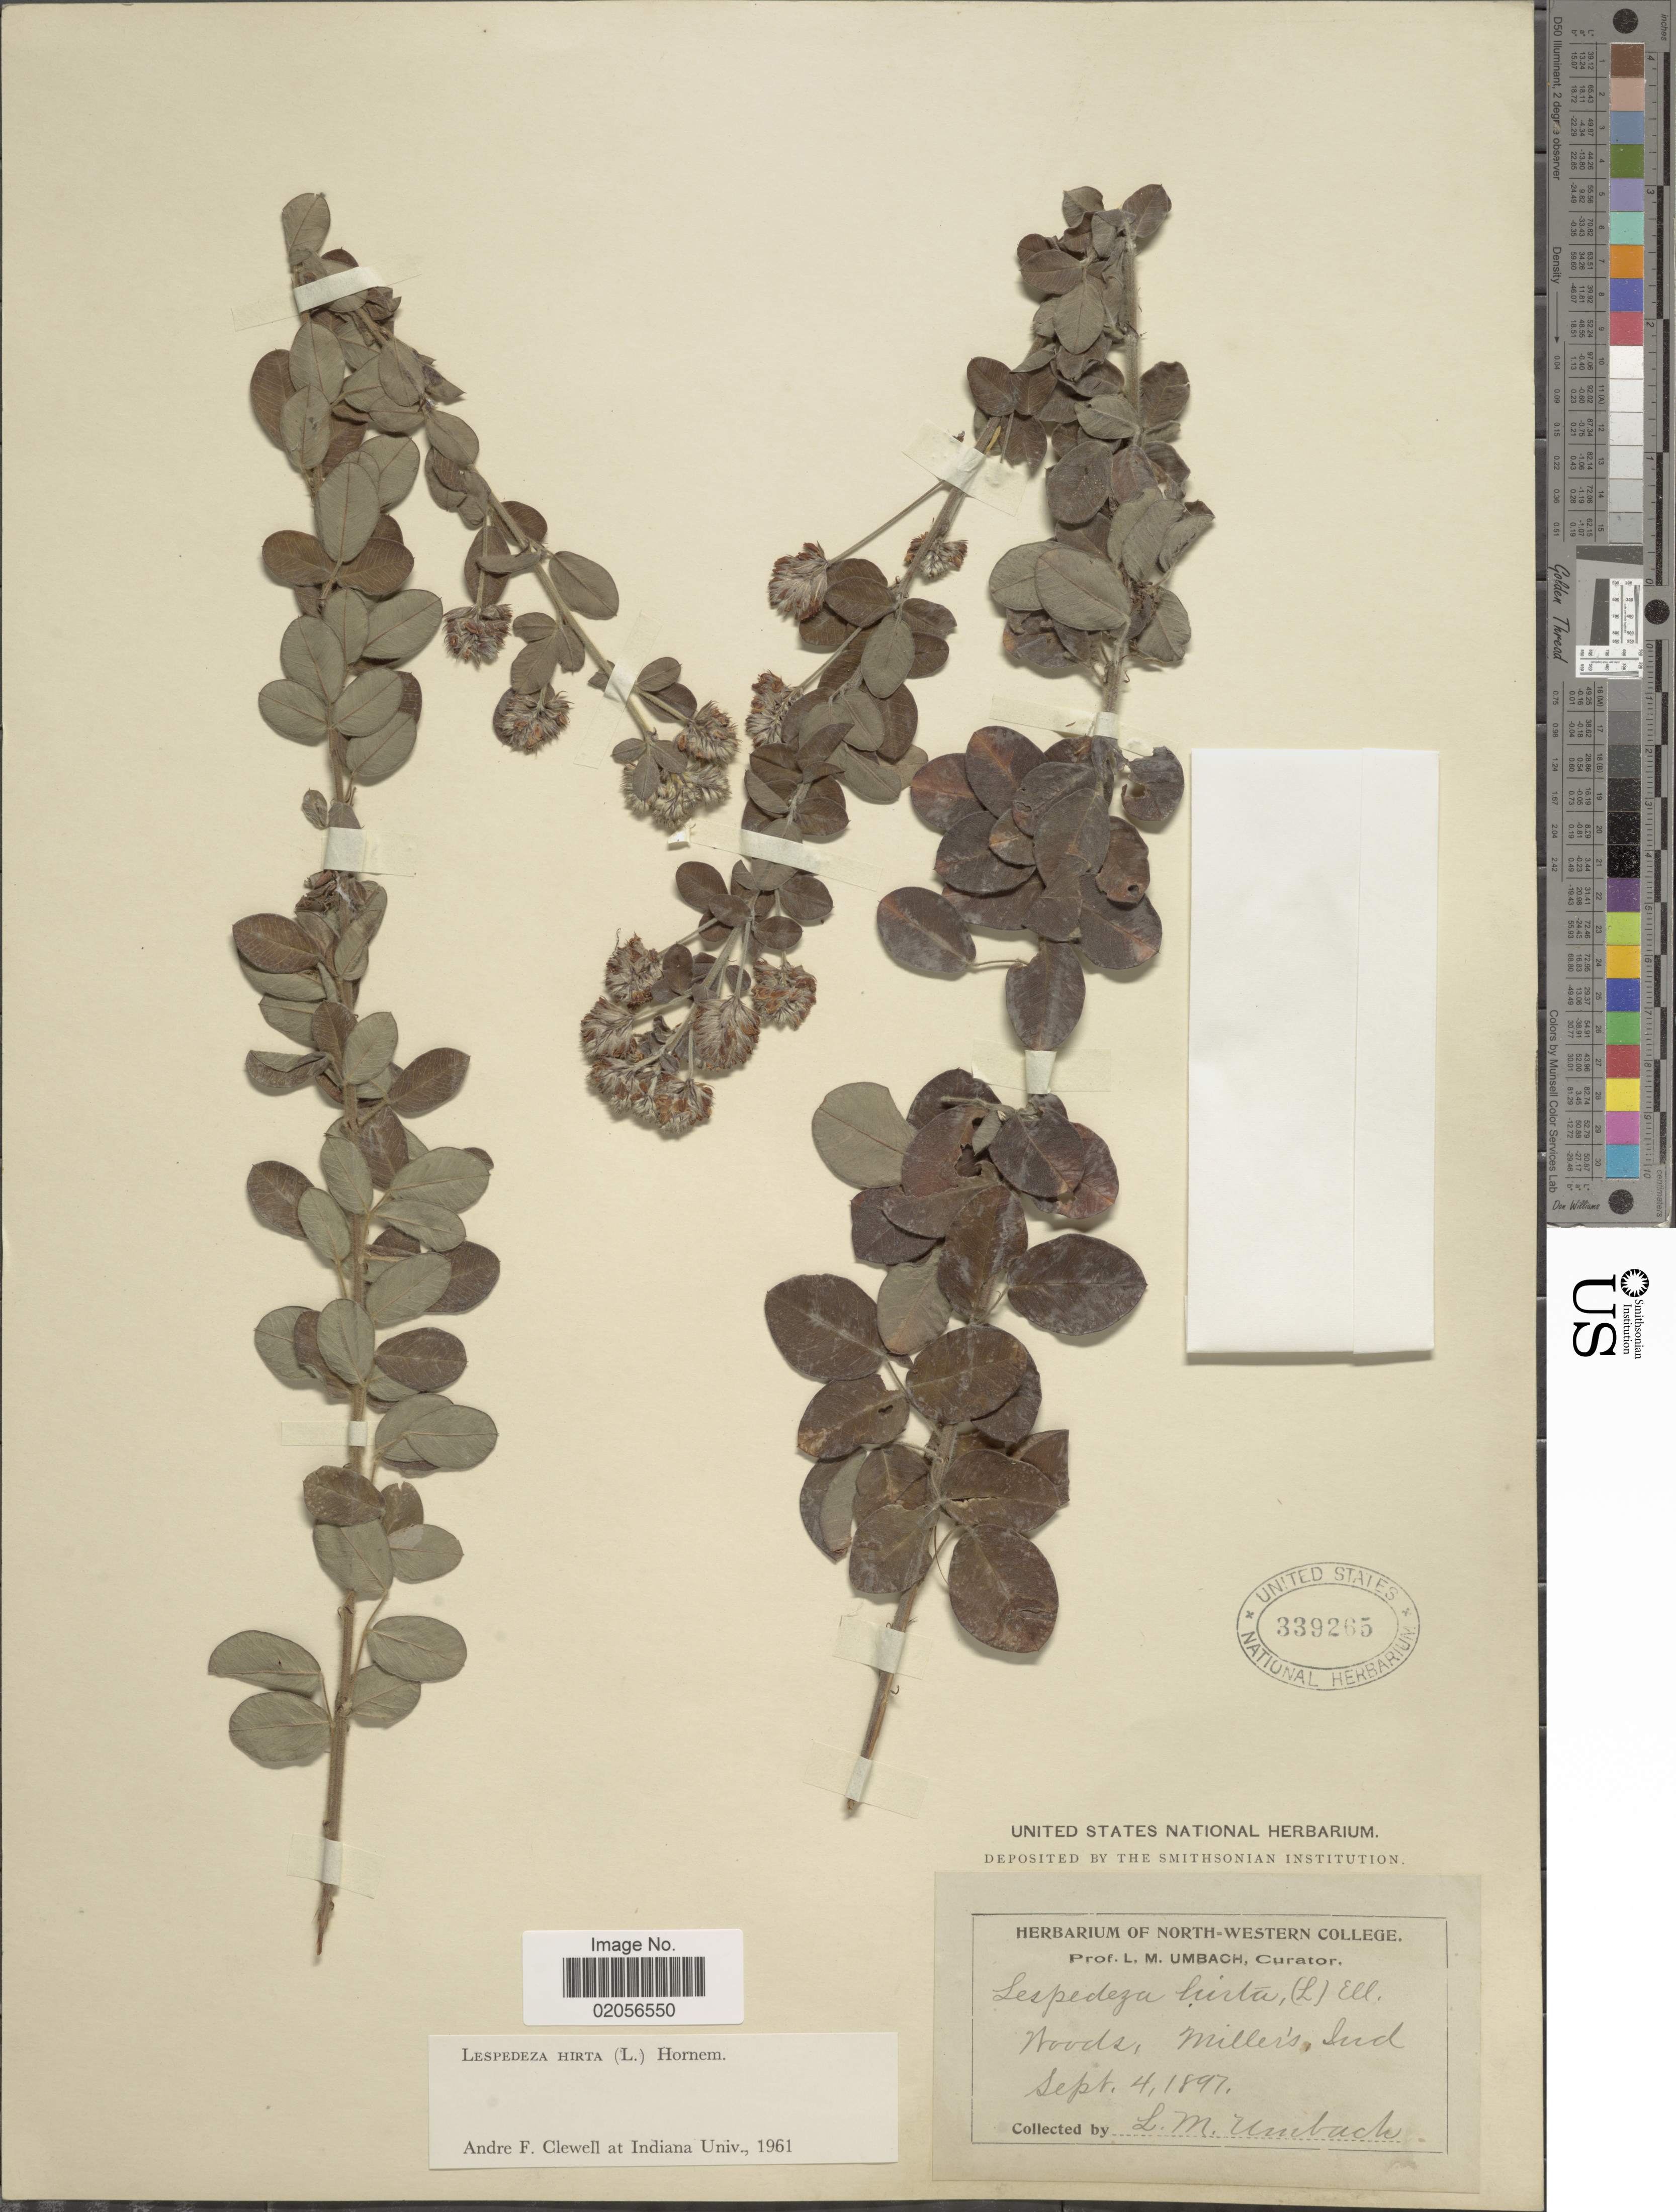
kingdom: Plantae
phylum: Tracheophyta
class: Magnoliopsida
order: Fabales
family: Fabaceae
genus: Lespedeza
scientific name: Lespedeza hirta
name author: (L.) Hornem.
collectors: L. M. Umbach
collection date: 1897-09-04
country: United States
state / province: Indiana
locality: Woods, Mller's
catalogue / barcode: US 339265